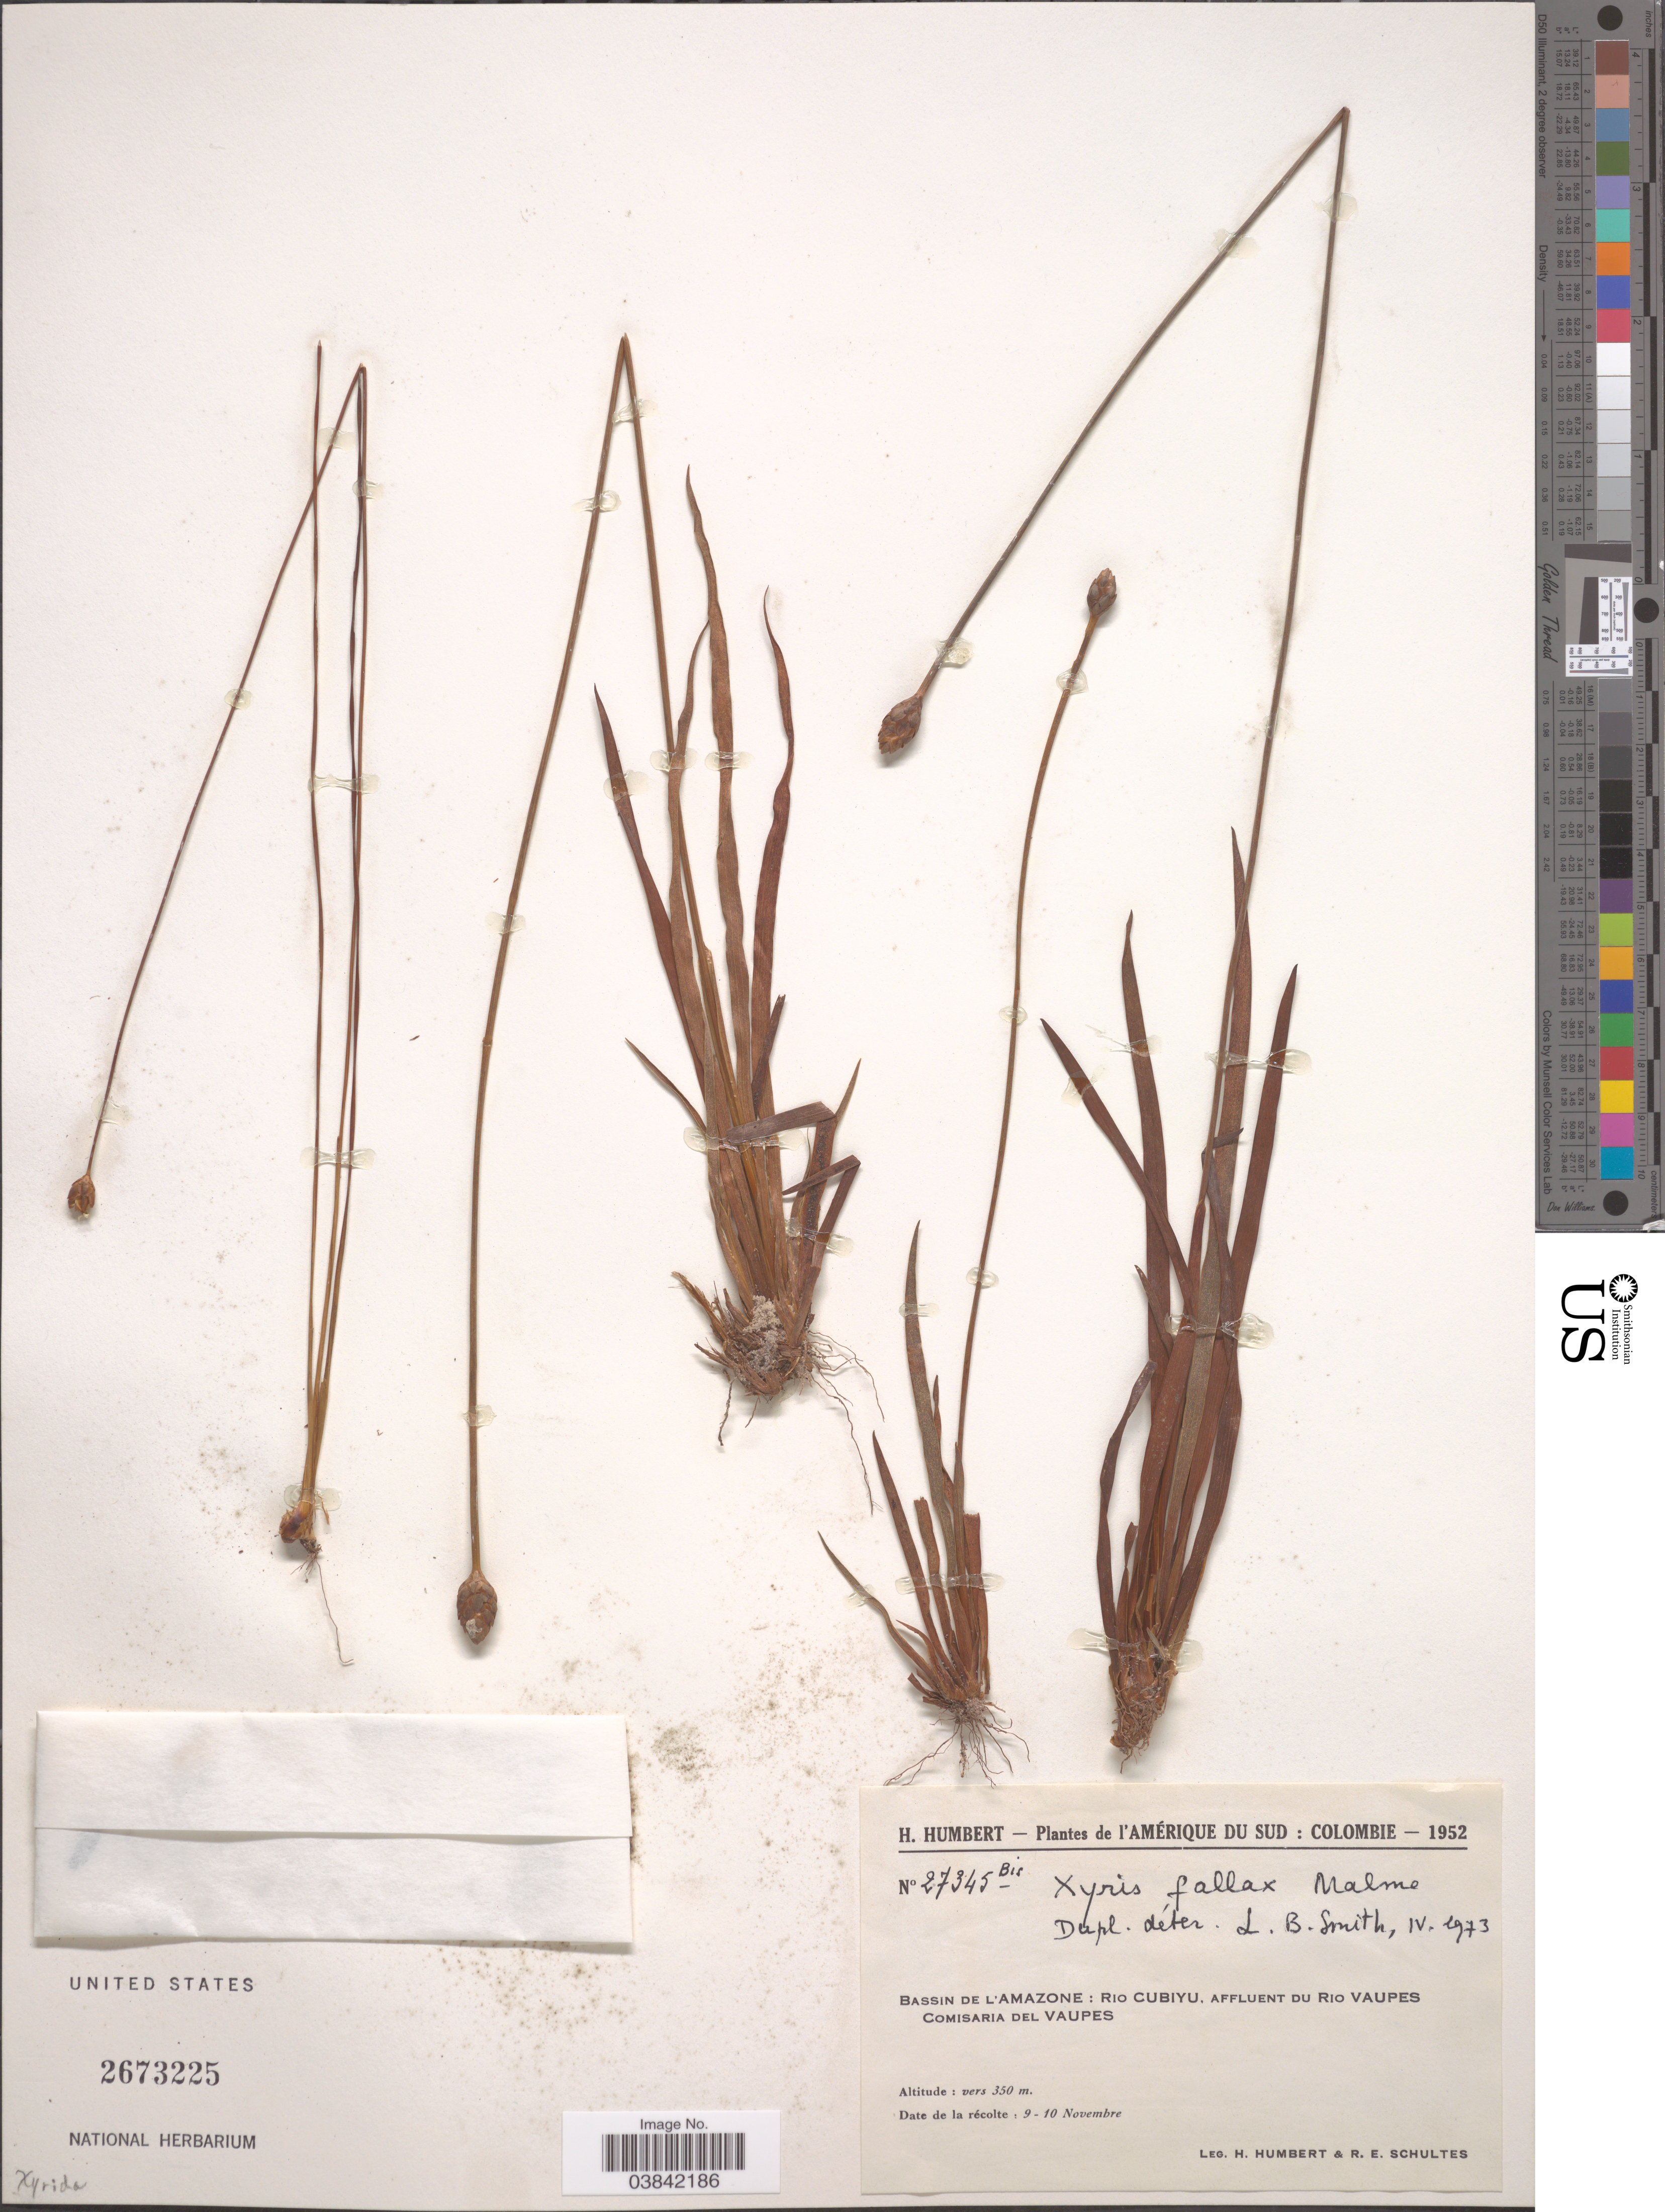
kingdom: Plantae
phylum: Tracheophyta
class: Liliopsida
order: Poales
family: Xyridaceae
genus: Xyris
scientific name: Xyris fallax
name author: Malme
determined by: Smith, Lyman B., (US), NMNH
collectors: H. Humbert & R. E. Schultes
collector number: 27345 Bis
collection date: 1952-11-09/1952-11-10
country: Colombia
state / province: Vaupés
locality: L'Amérique du Sud. Bassin de L'Amazone: Rio Cubiyu, affluent du rio Vaupes. Comisaria del Vaupes.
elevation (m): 350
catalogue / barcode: US 2673225